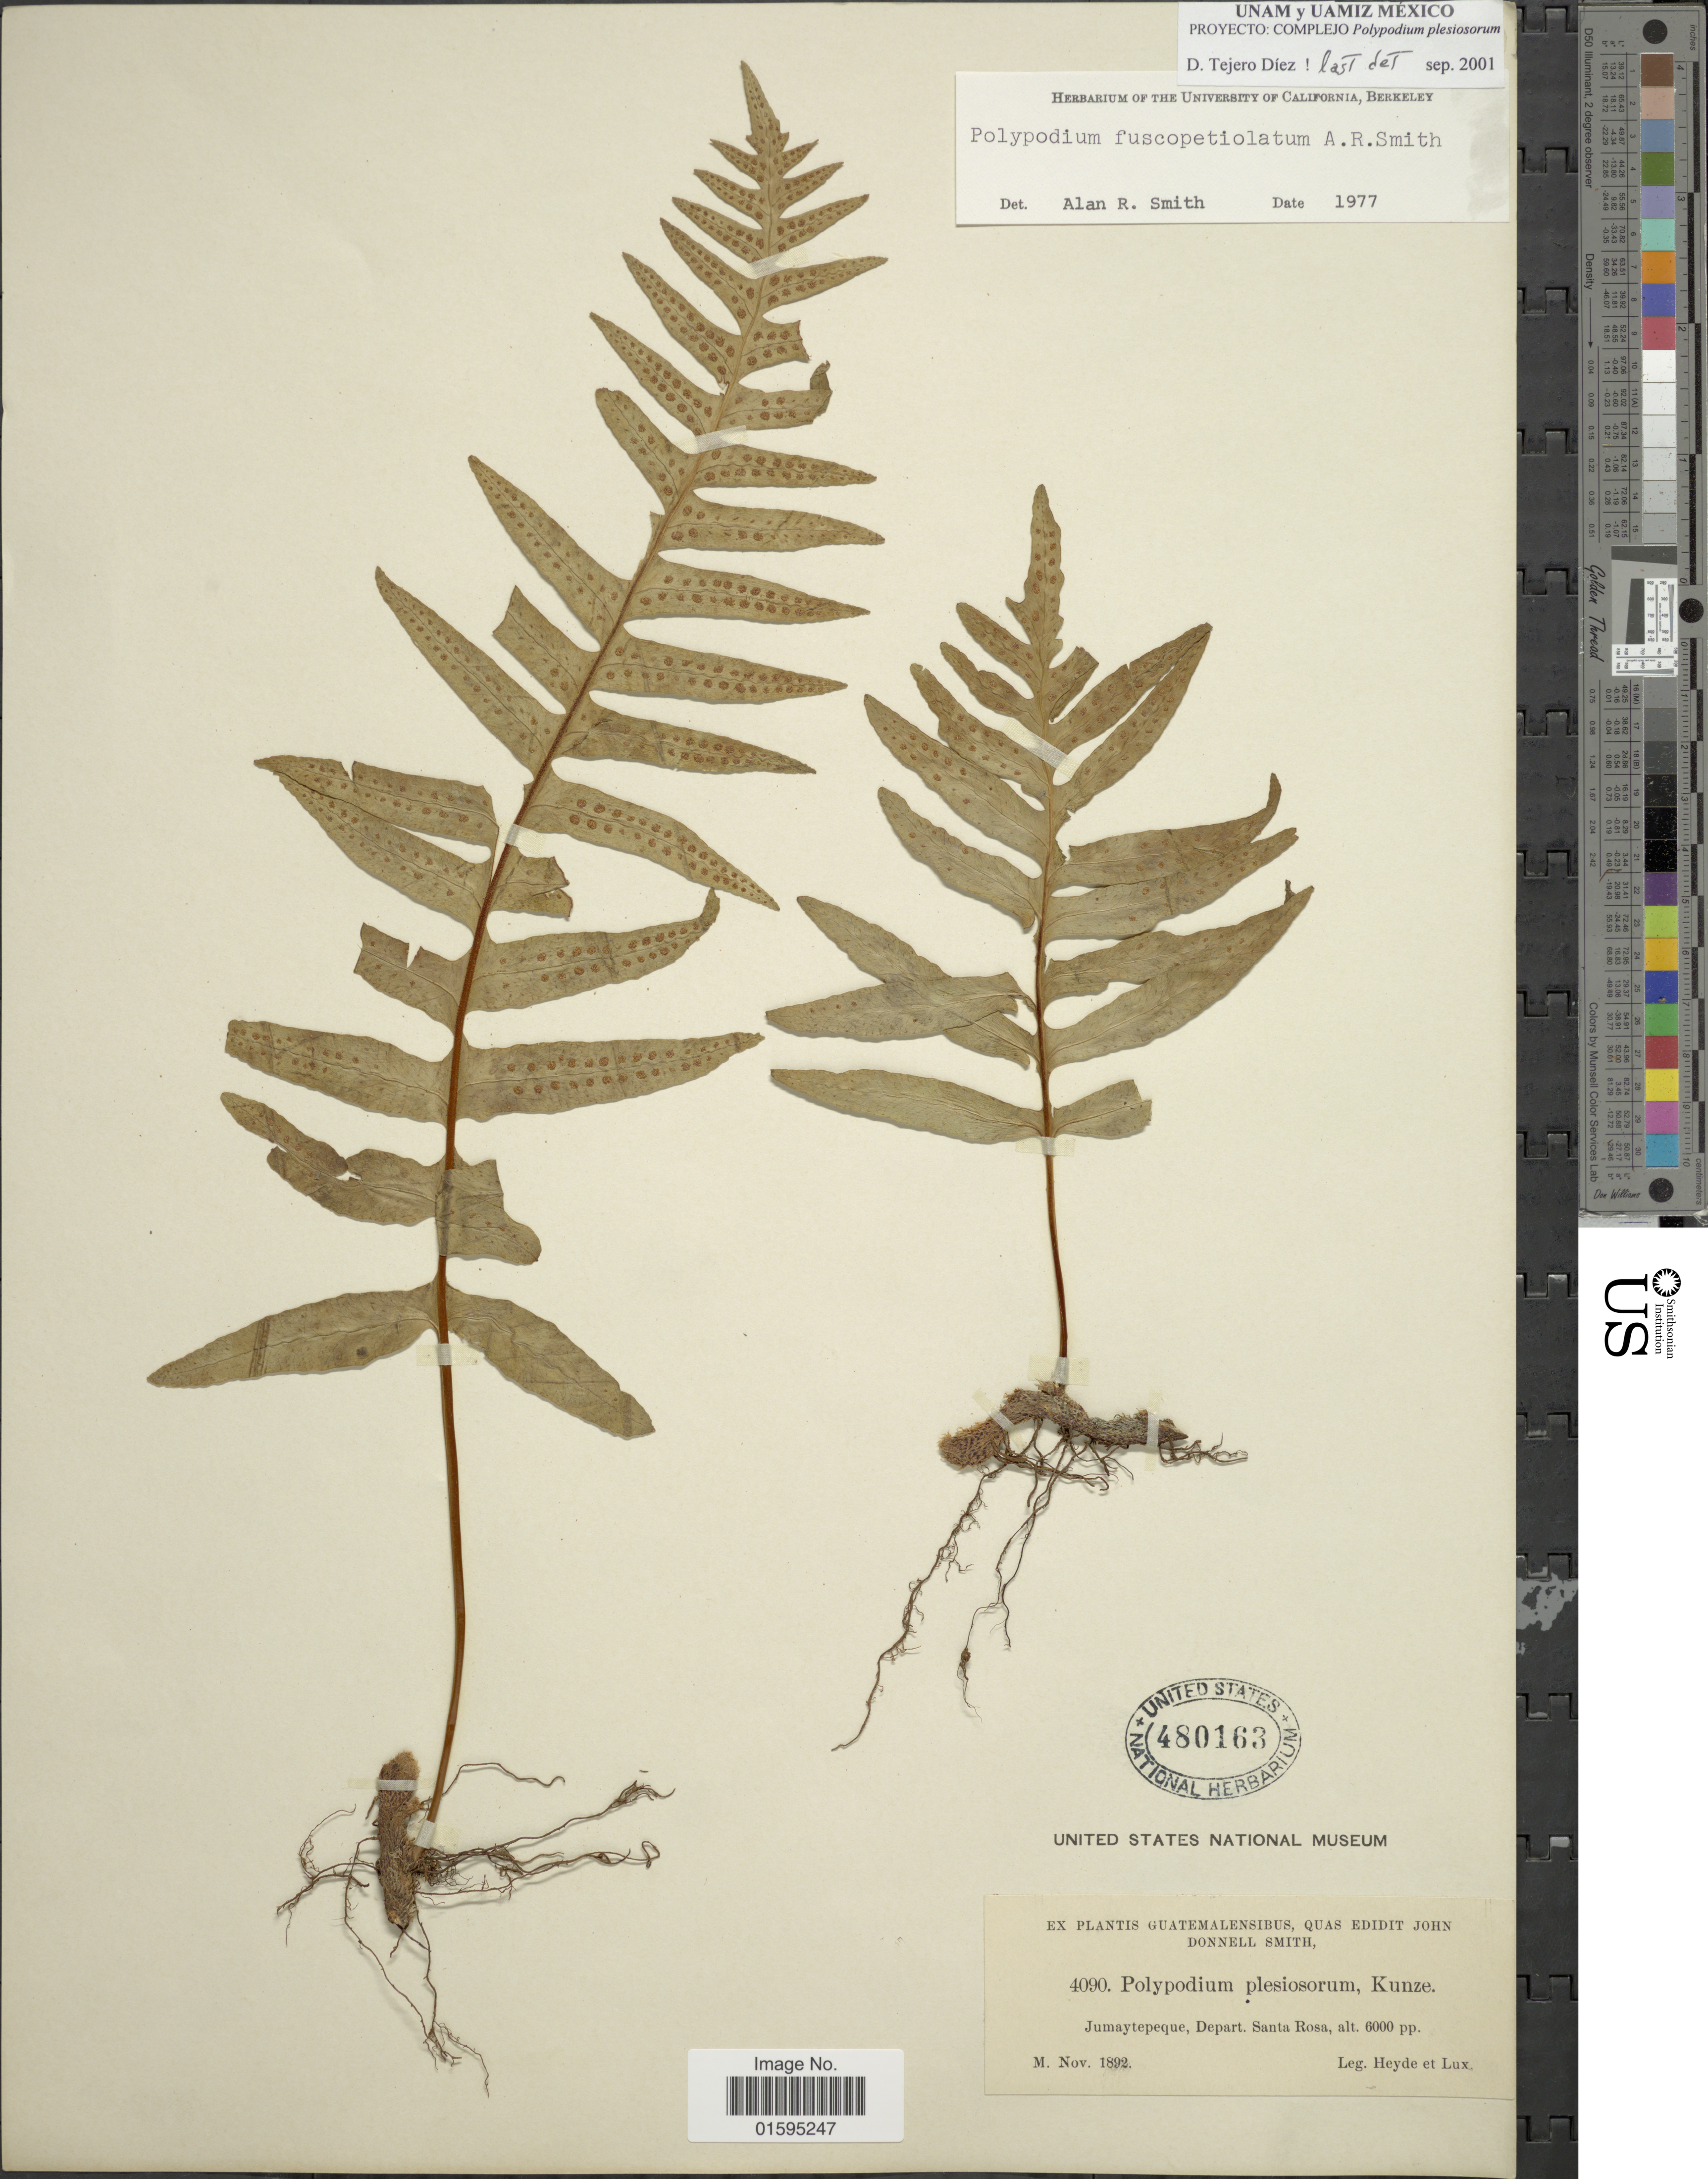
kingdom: Plantae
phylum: Tracheophyta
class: Polypodiopsida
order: Polypodiales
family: Polypodiaceae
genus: Polypodium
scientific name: Polypodium fuscopetiolatum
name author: A.R. Sm.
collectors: Heyde & Lux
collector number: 4090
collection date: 1892-11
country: Guatemala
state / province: Santa Rosa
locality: Jumaytepeque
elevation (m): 1829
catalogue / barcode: US 480163